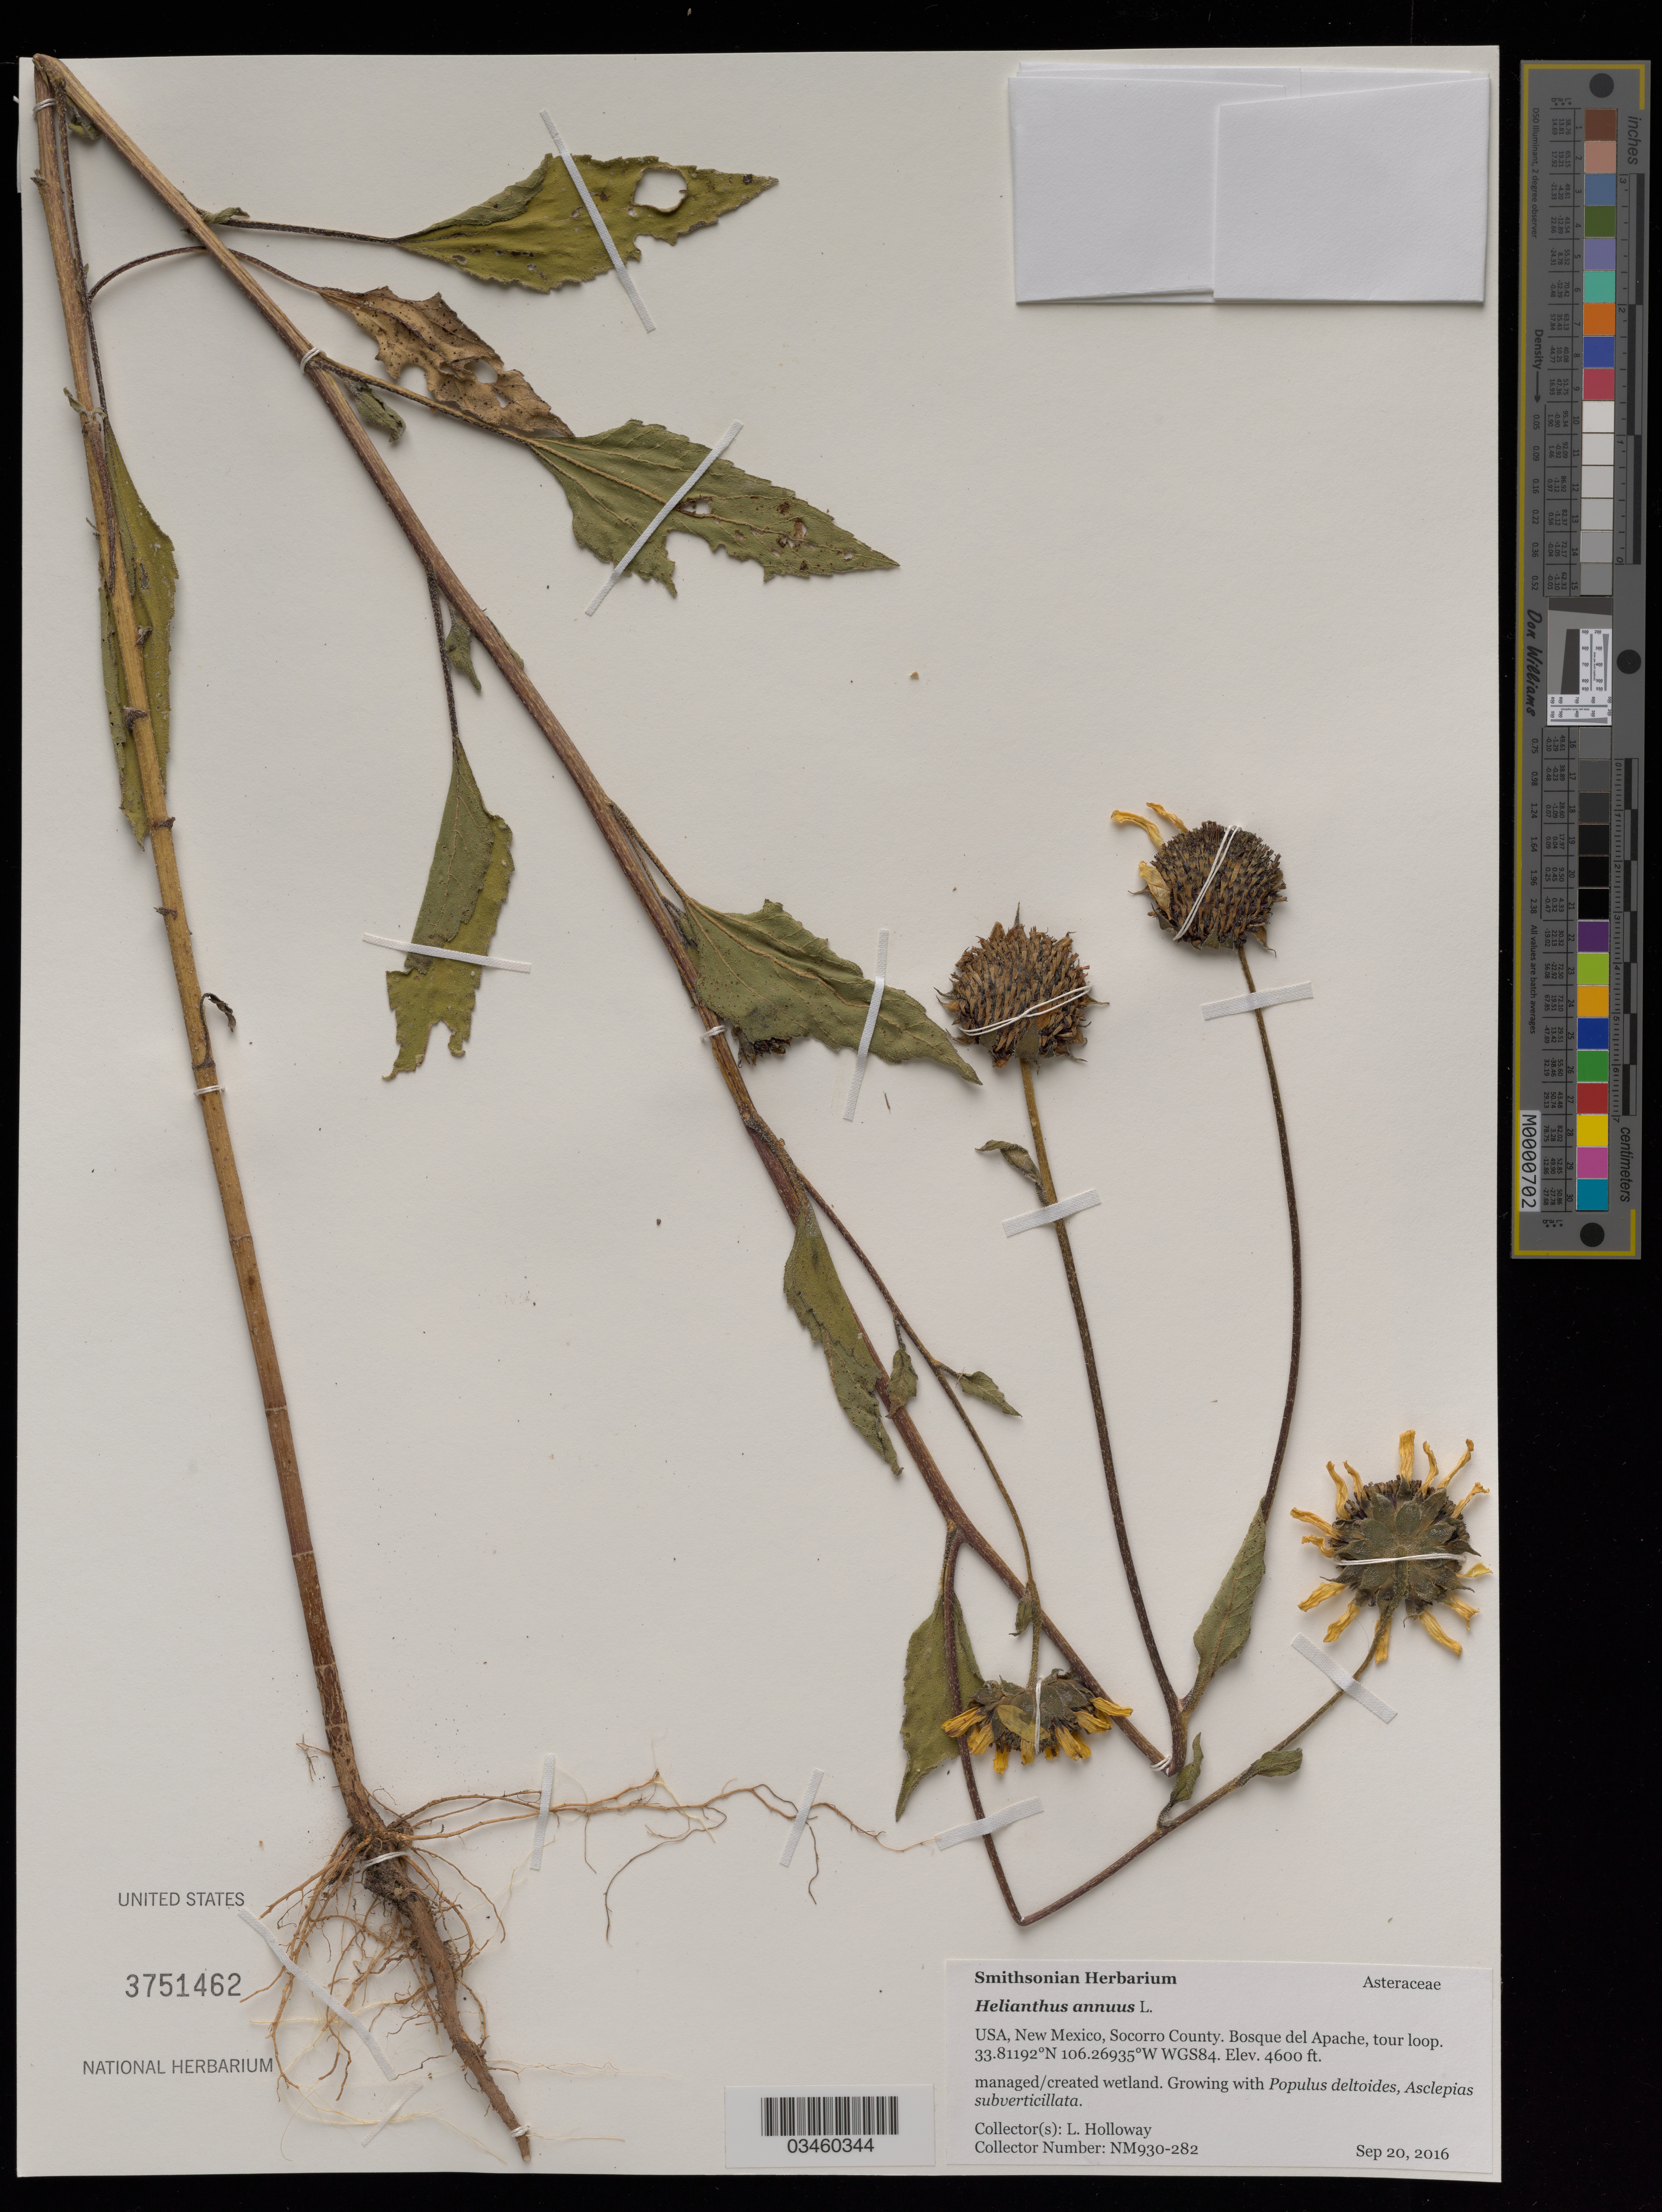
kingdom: Plantae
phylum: Tracheophyta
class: Magnoliopsida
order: Asterales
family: Asteraceae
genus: Helianthus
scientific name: Helianthus annuus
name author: L.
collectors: L. Holloway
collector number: NM930-282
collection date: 2016-09-20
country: United States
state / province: New Mexico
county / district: Socorro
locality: Bosque del Apache, tour loop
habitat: managed/created wetland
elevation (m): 1402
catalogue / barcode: US 3751462